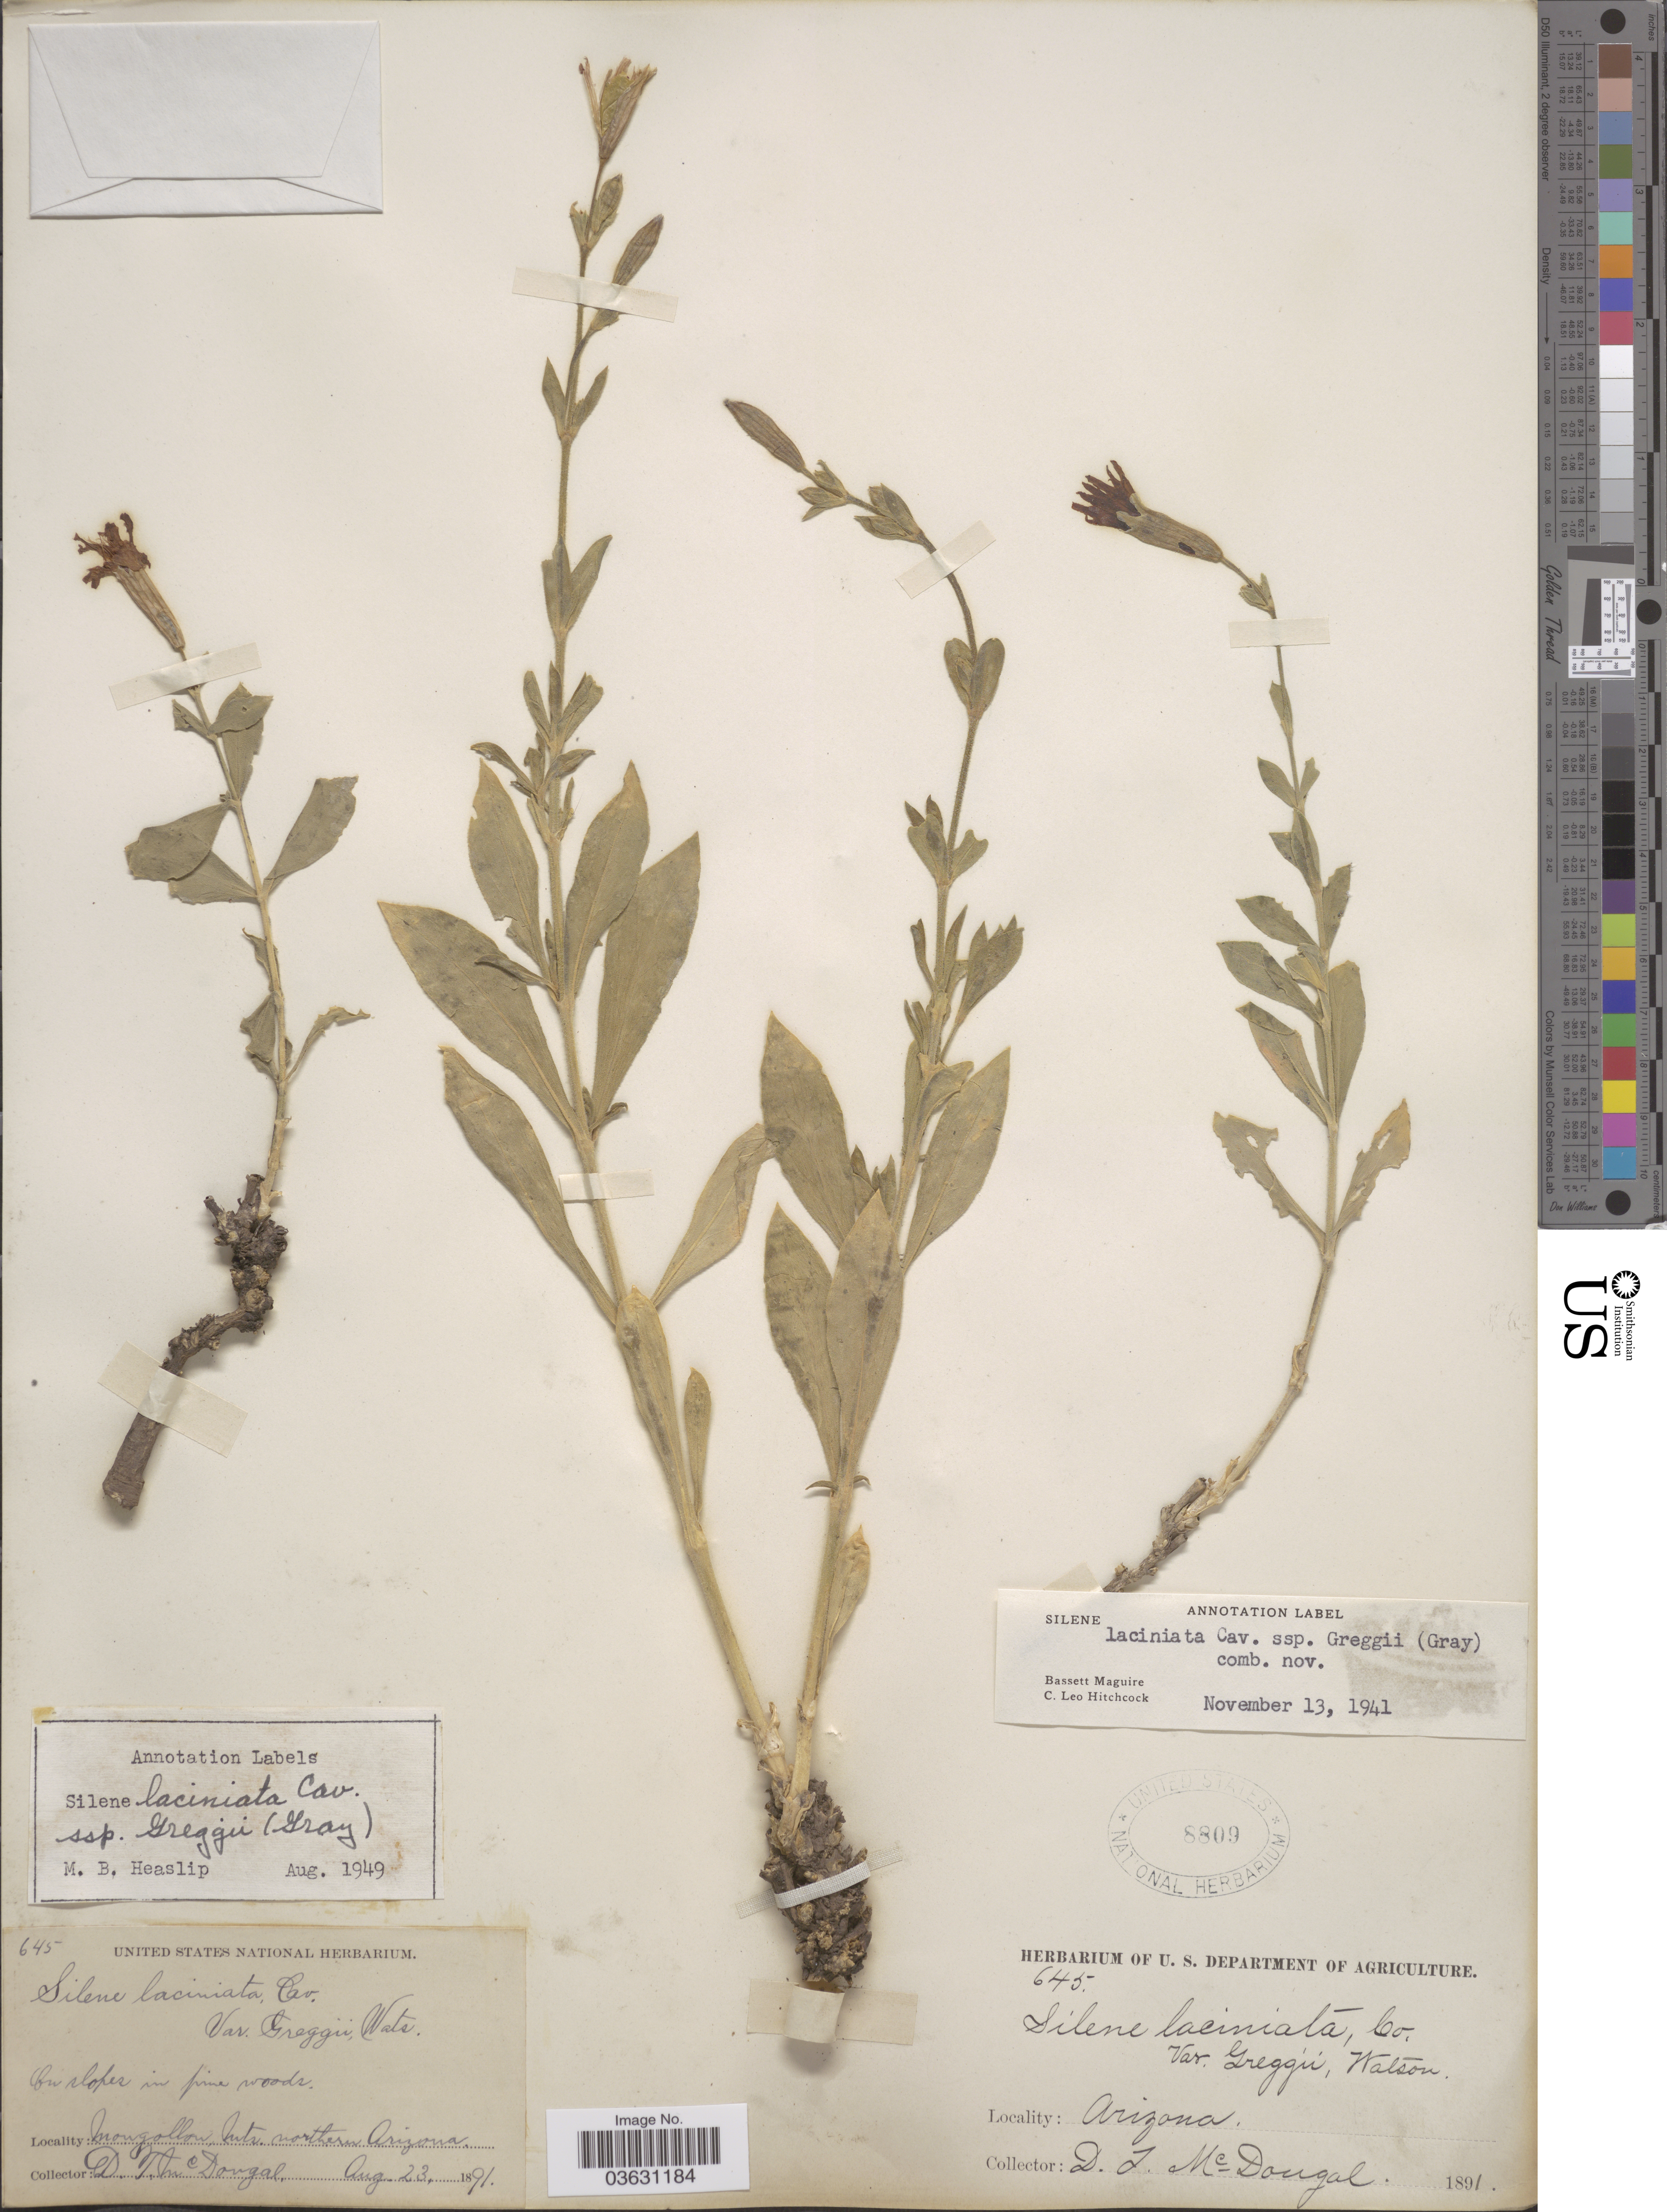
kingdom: Plantae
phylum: Tracheophyta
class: Magnoliopsida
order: Caryophyllales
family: Caryophyllaceae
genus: Silene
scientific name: Silene laciniata subsp. greggii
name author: (A. Gray) C.L. Hitchc. & Maguire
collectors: D. Mcdougal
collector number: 645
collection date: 1891-08-23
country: United States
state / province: Arizona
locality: Mongollon Mts. northern Arizona.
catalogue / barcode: US 8809